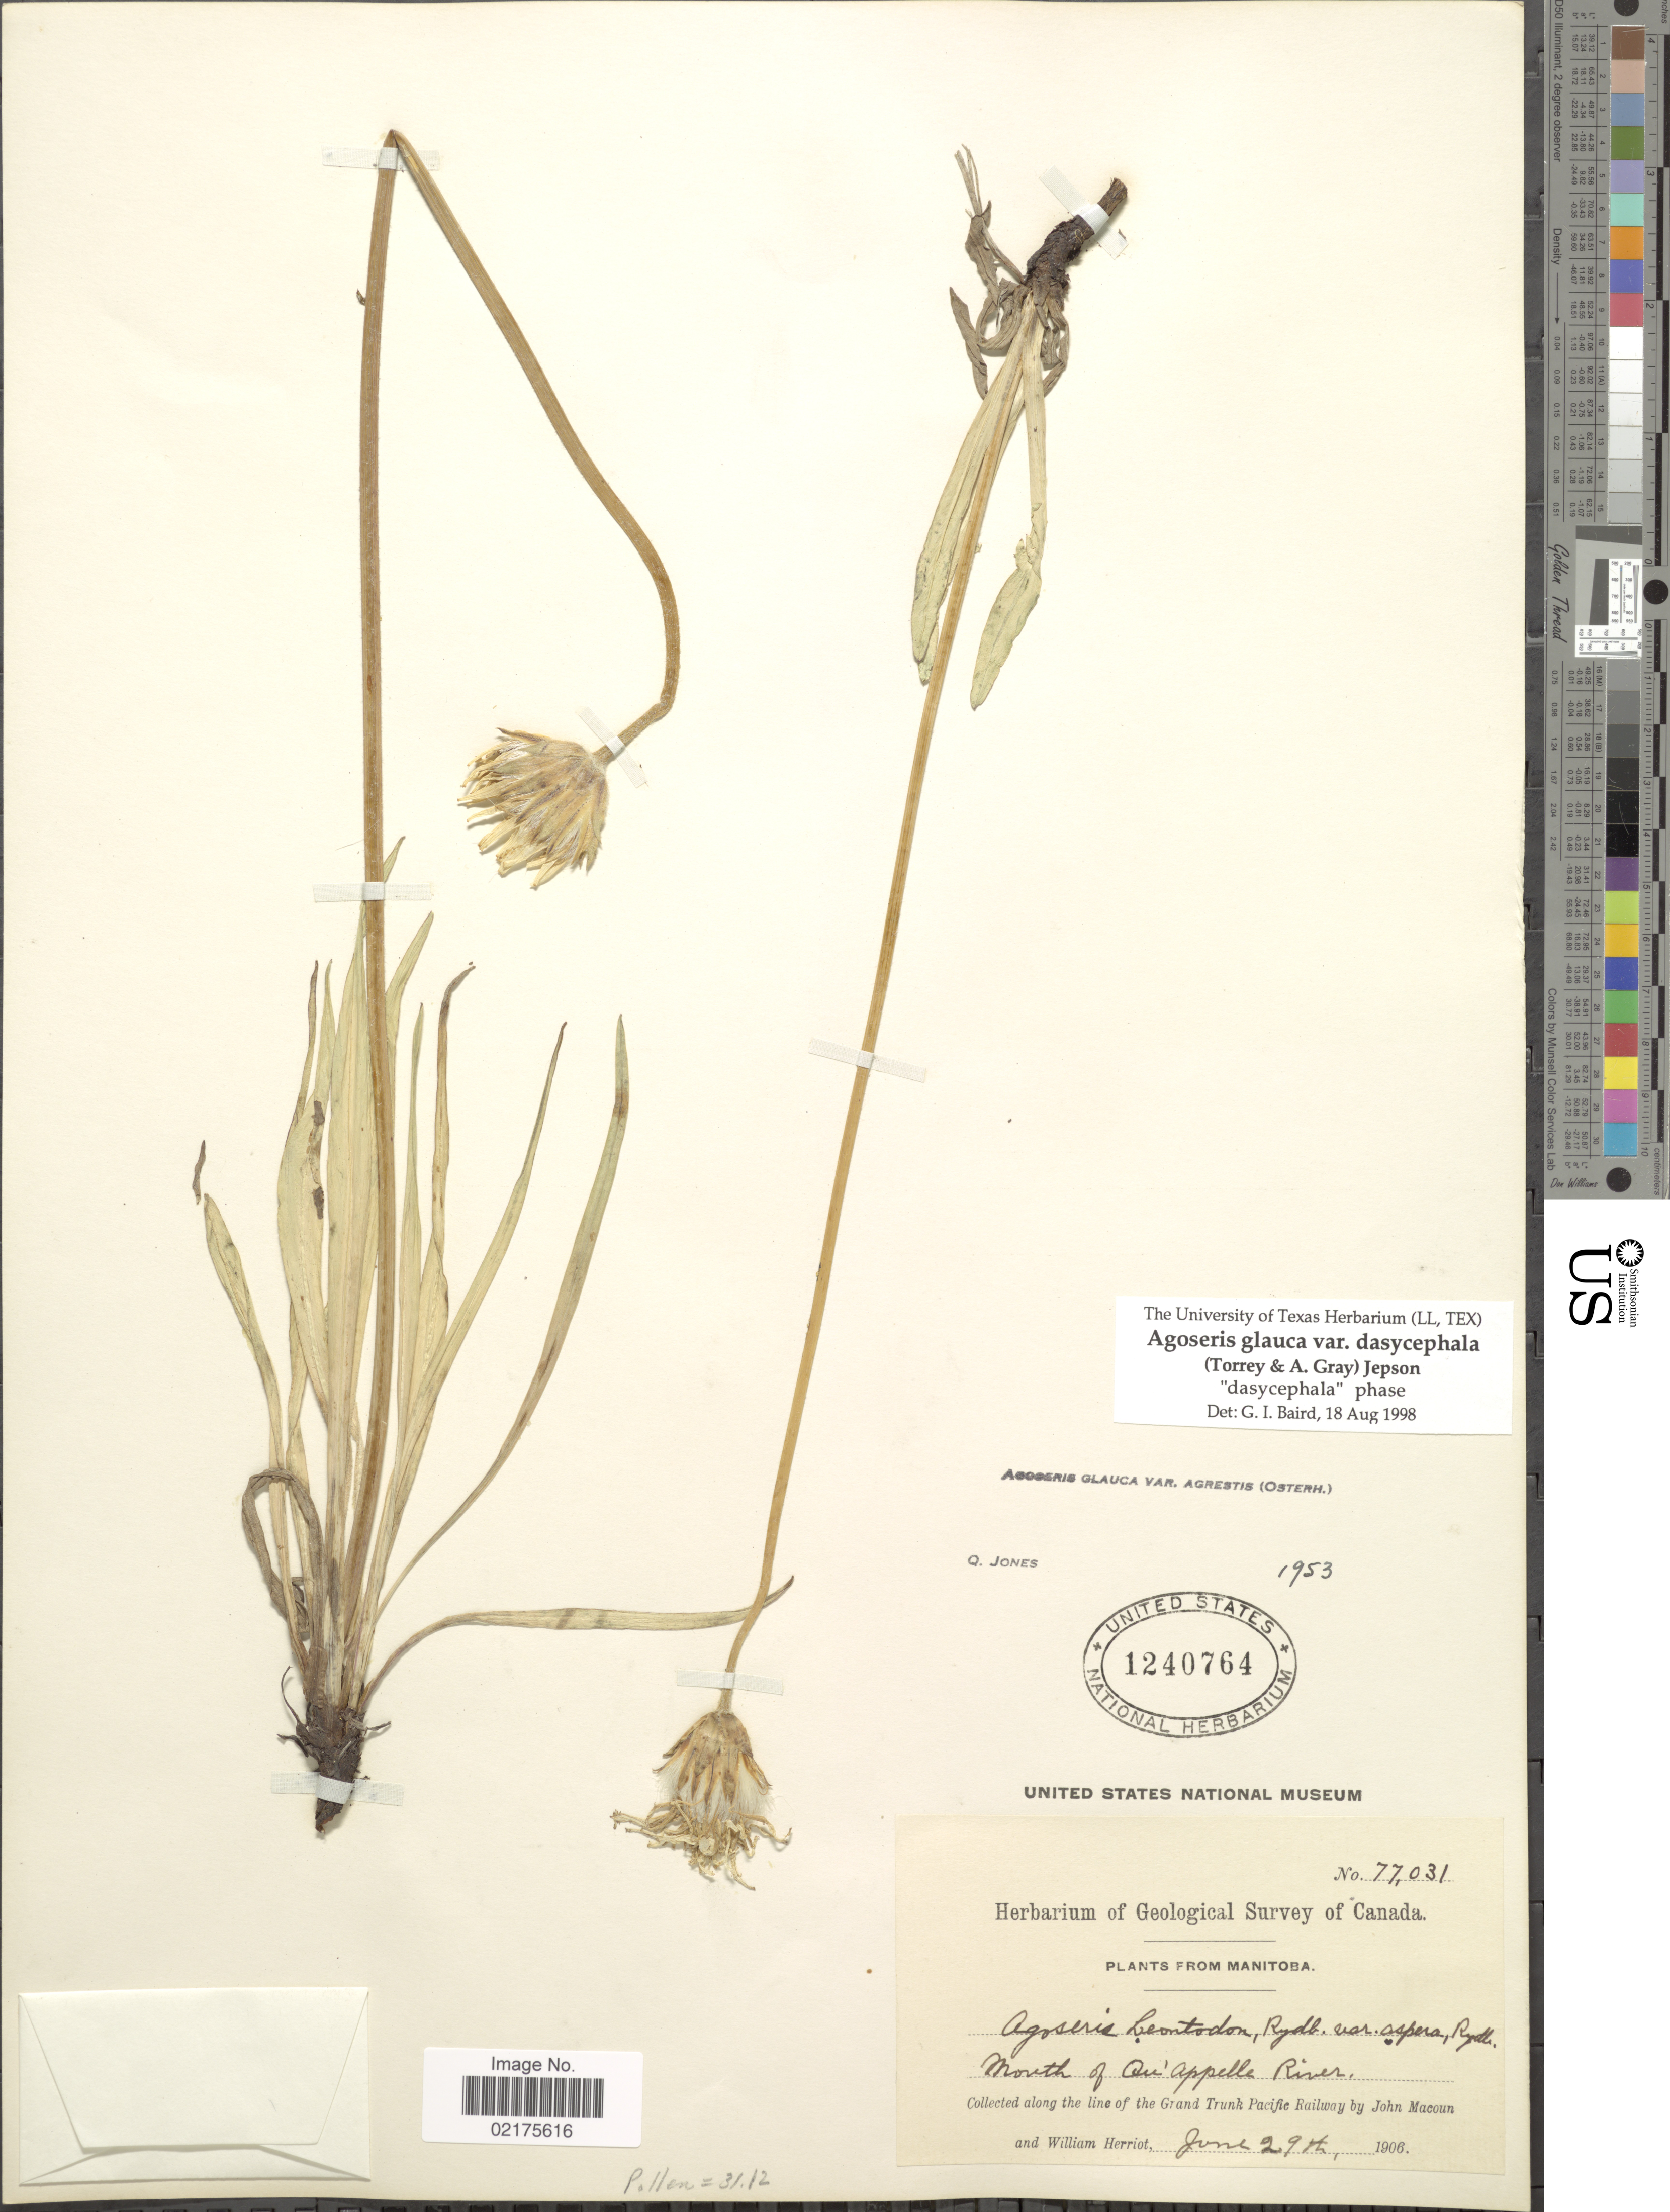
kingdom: Plantae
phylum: Tracheophyta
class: Magnoliopsida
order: Asterales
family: Asteraceae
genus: Agoseris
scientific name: Agoseris glauca var. dasycephala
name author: (Torr. & A. Gray) Jeps.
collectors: J. Macoun & W. Herriot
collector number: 77031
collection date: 1906-06-29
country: Canada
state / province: Manitoba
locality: Mouth of Ou'appelle River, along the line of the Grand Trunk Pacific Railway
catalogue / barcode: US 1240764